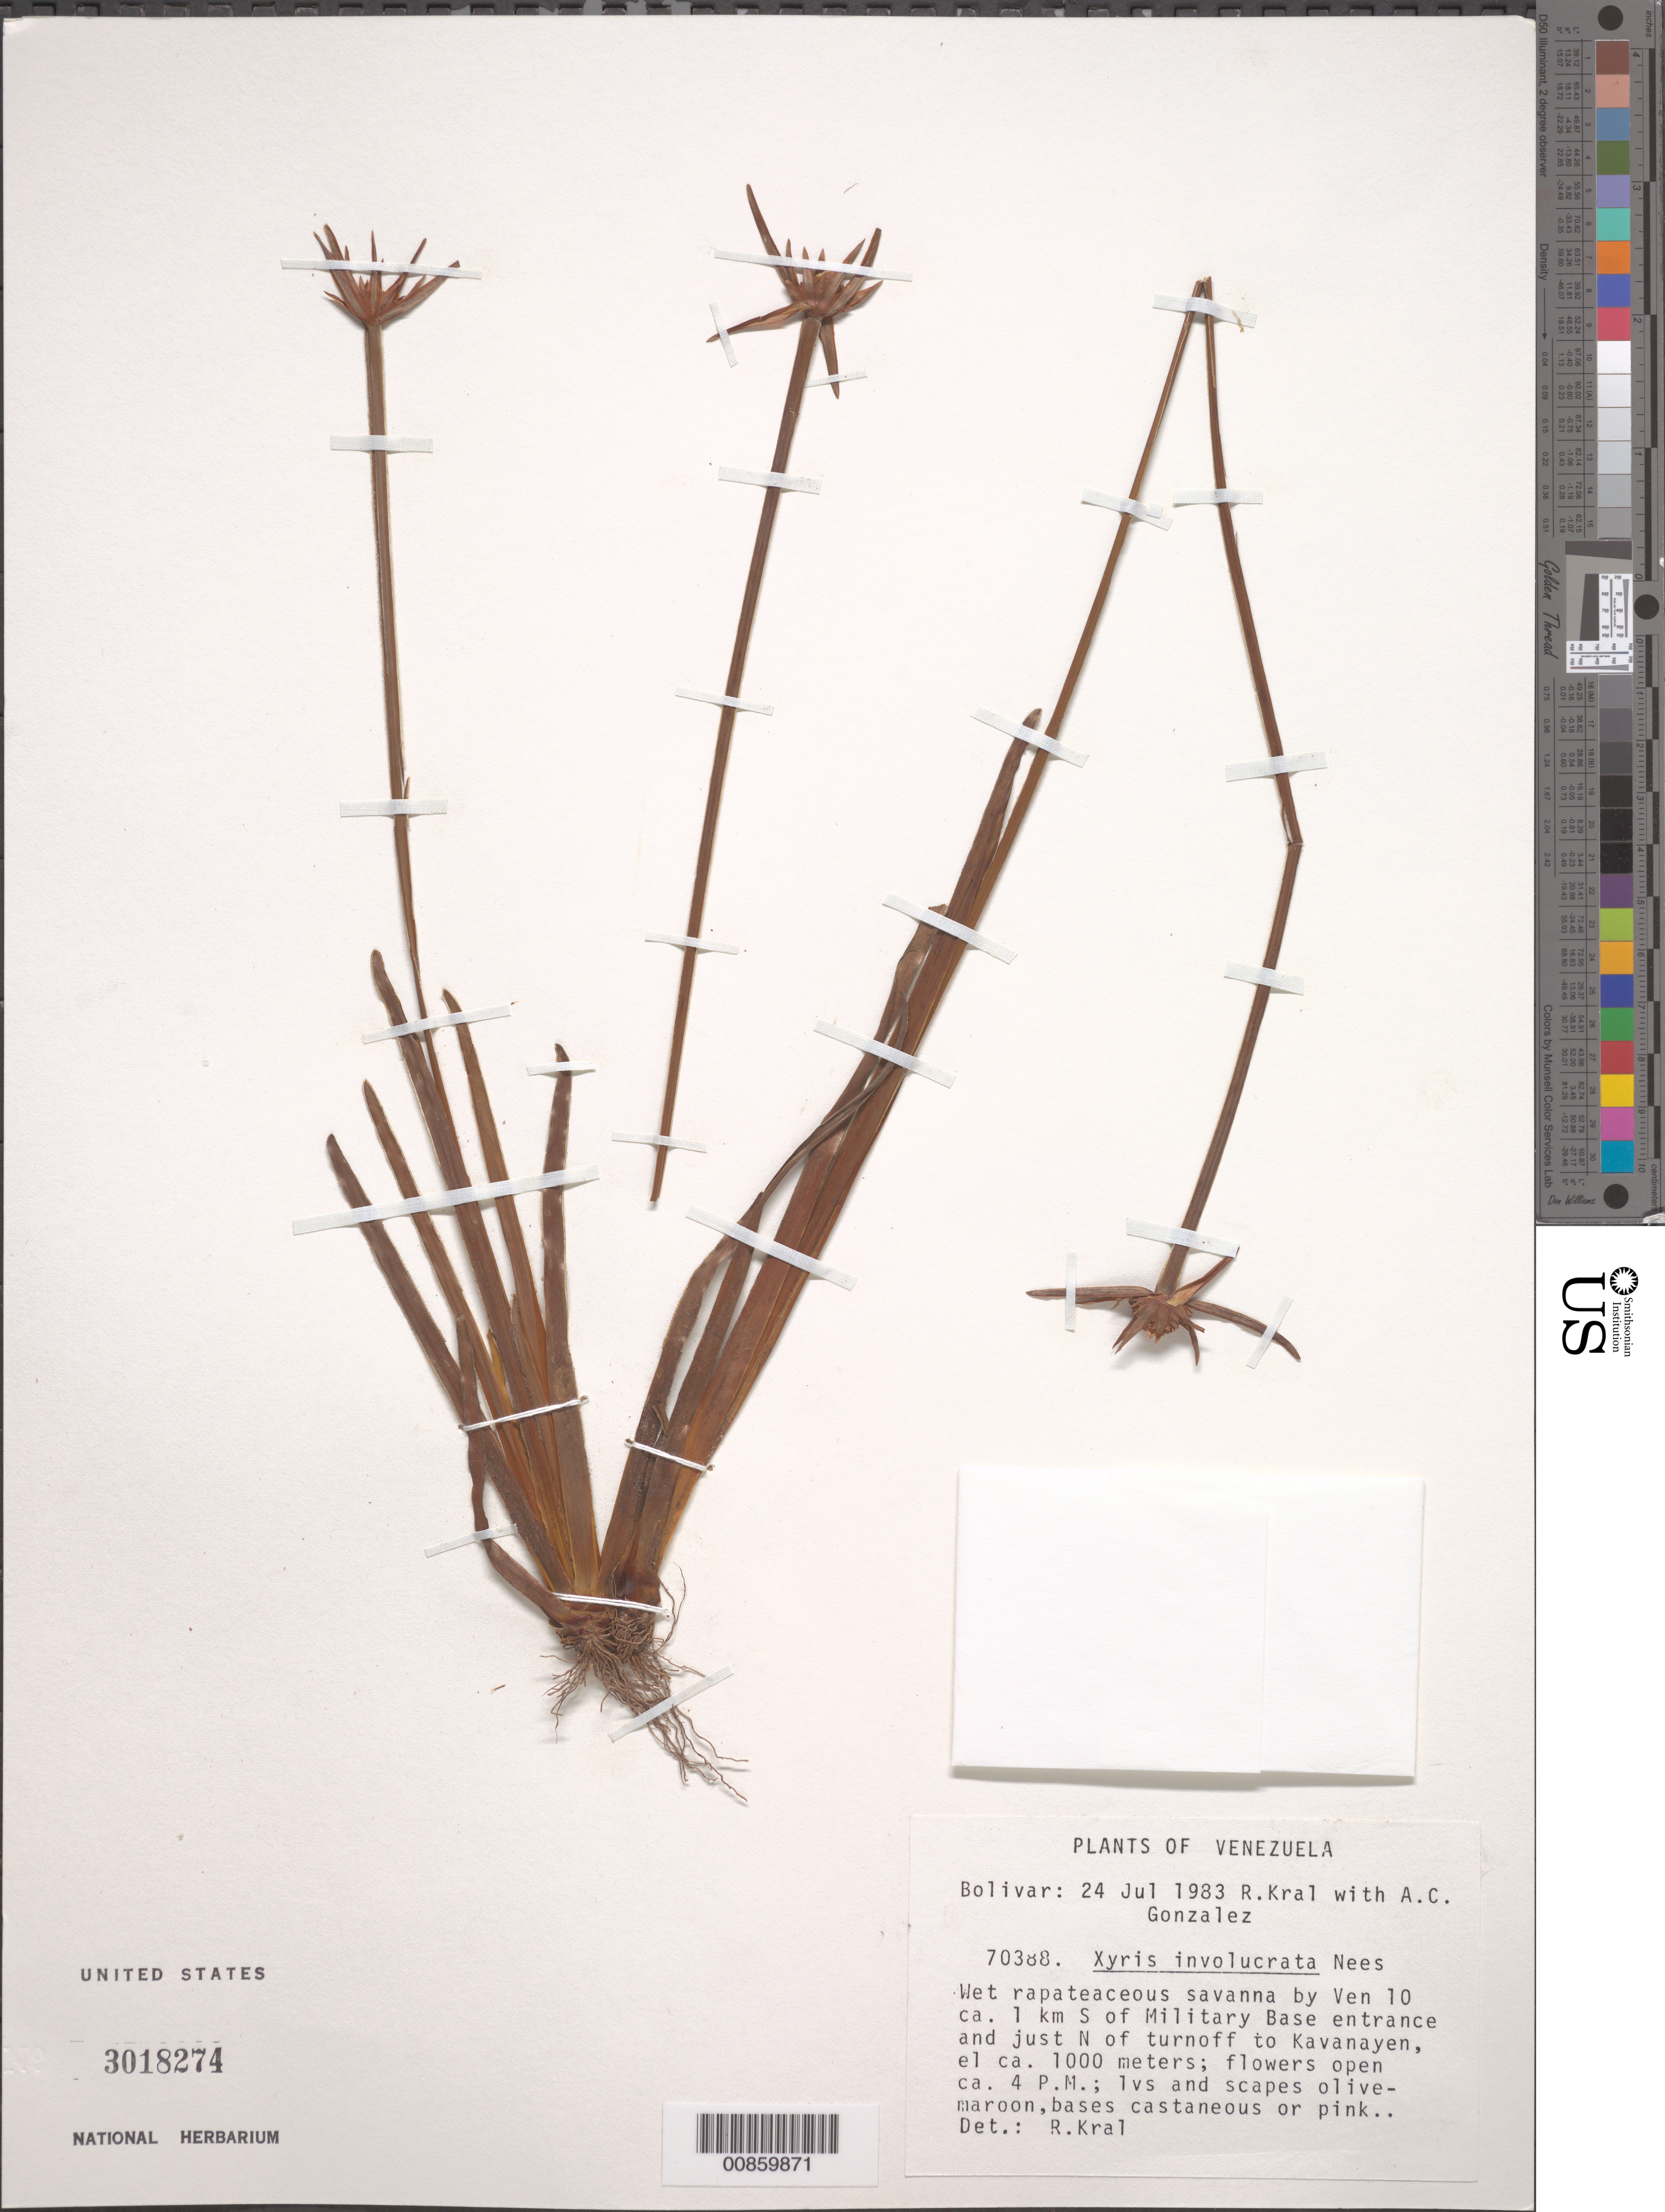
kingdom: Plantae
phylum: Tracheophyta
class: Liliopsida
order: Poales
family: Xyridaceae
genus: Xyris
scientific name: Xyris involucrata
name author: Nees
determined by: Kral, Robert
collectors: R. Kral & A. C. González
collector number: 70388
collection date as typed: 24-Jul-83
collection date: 1983-07-24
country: Venezuela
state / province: Bolívar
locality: Ven. 10, 1 km S of Military Base entranc, just N of turnoff to Kavanayén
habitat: Wet rapateaceous savanna.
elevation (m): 1000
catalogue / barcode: US 3018274